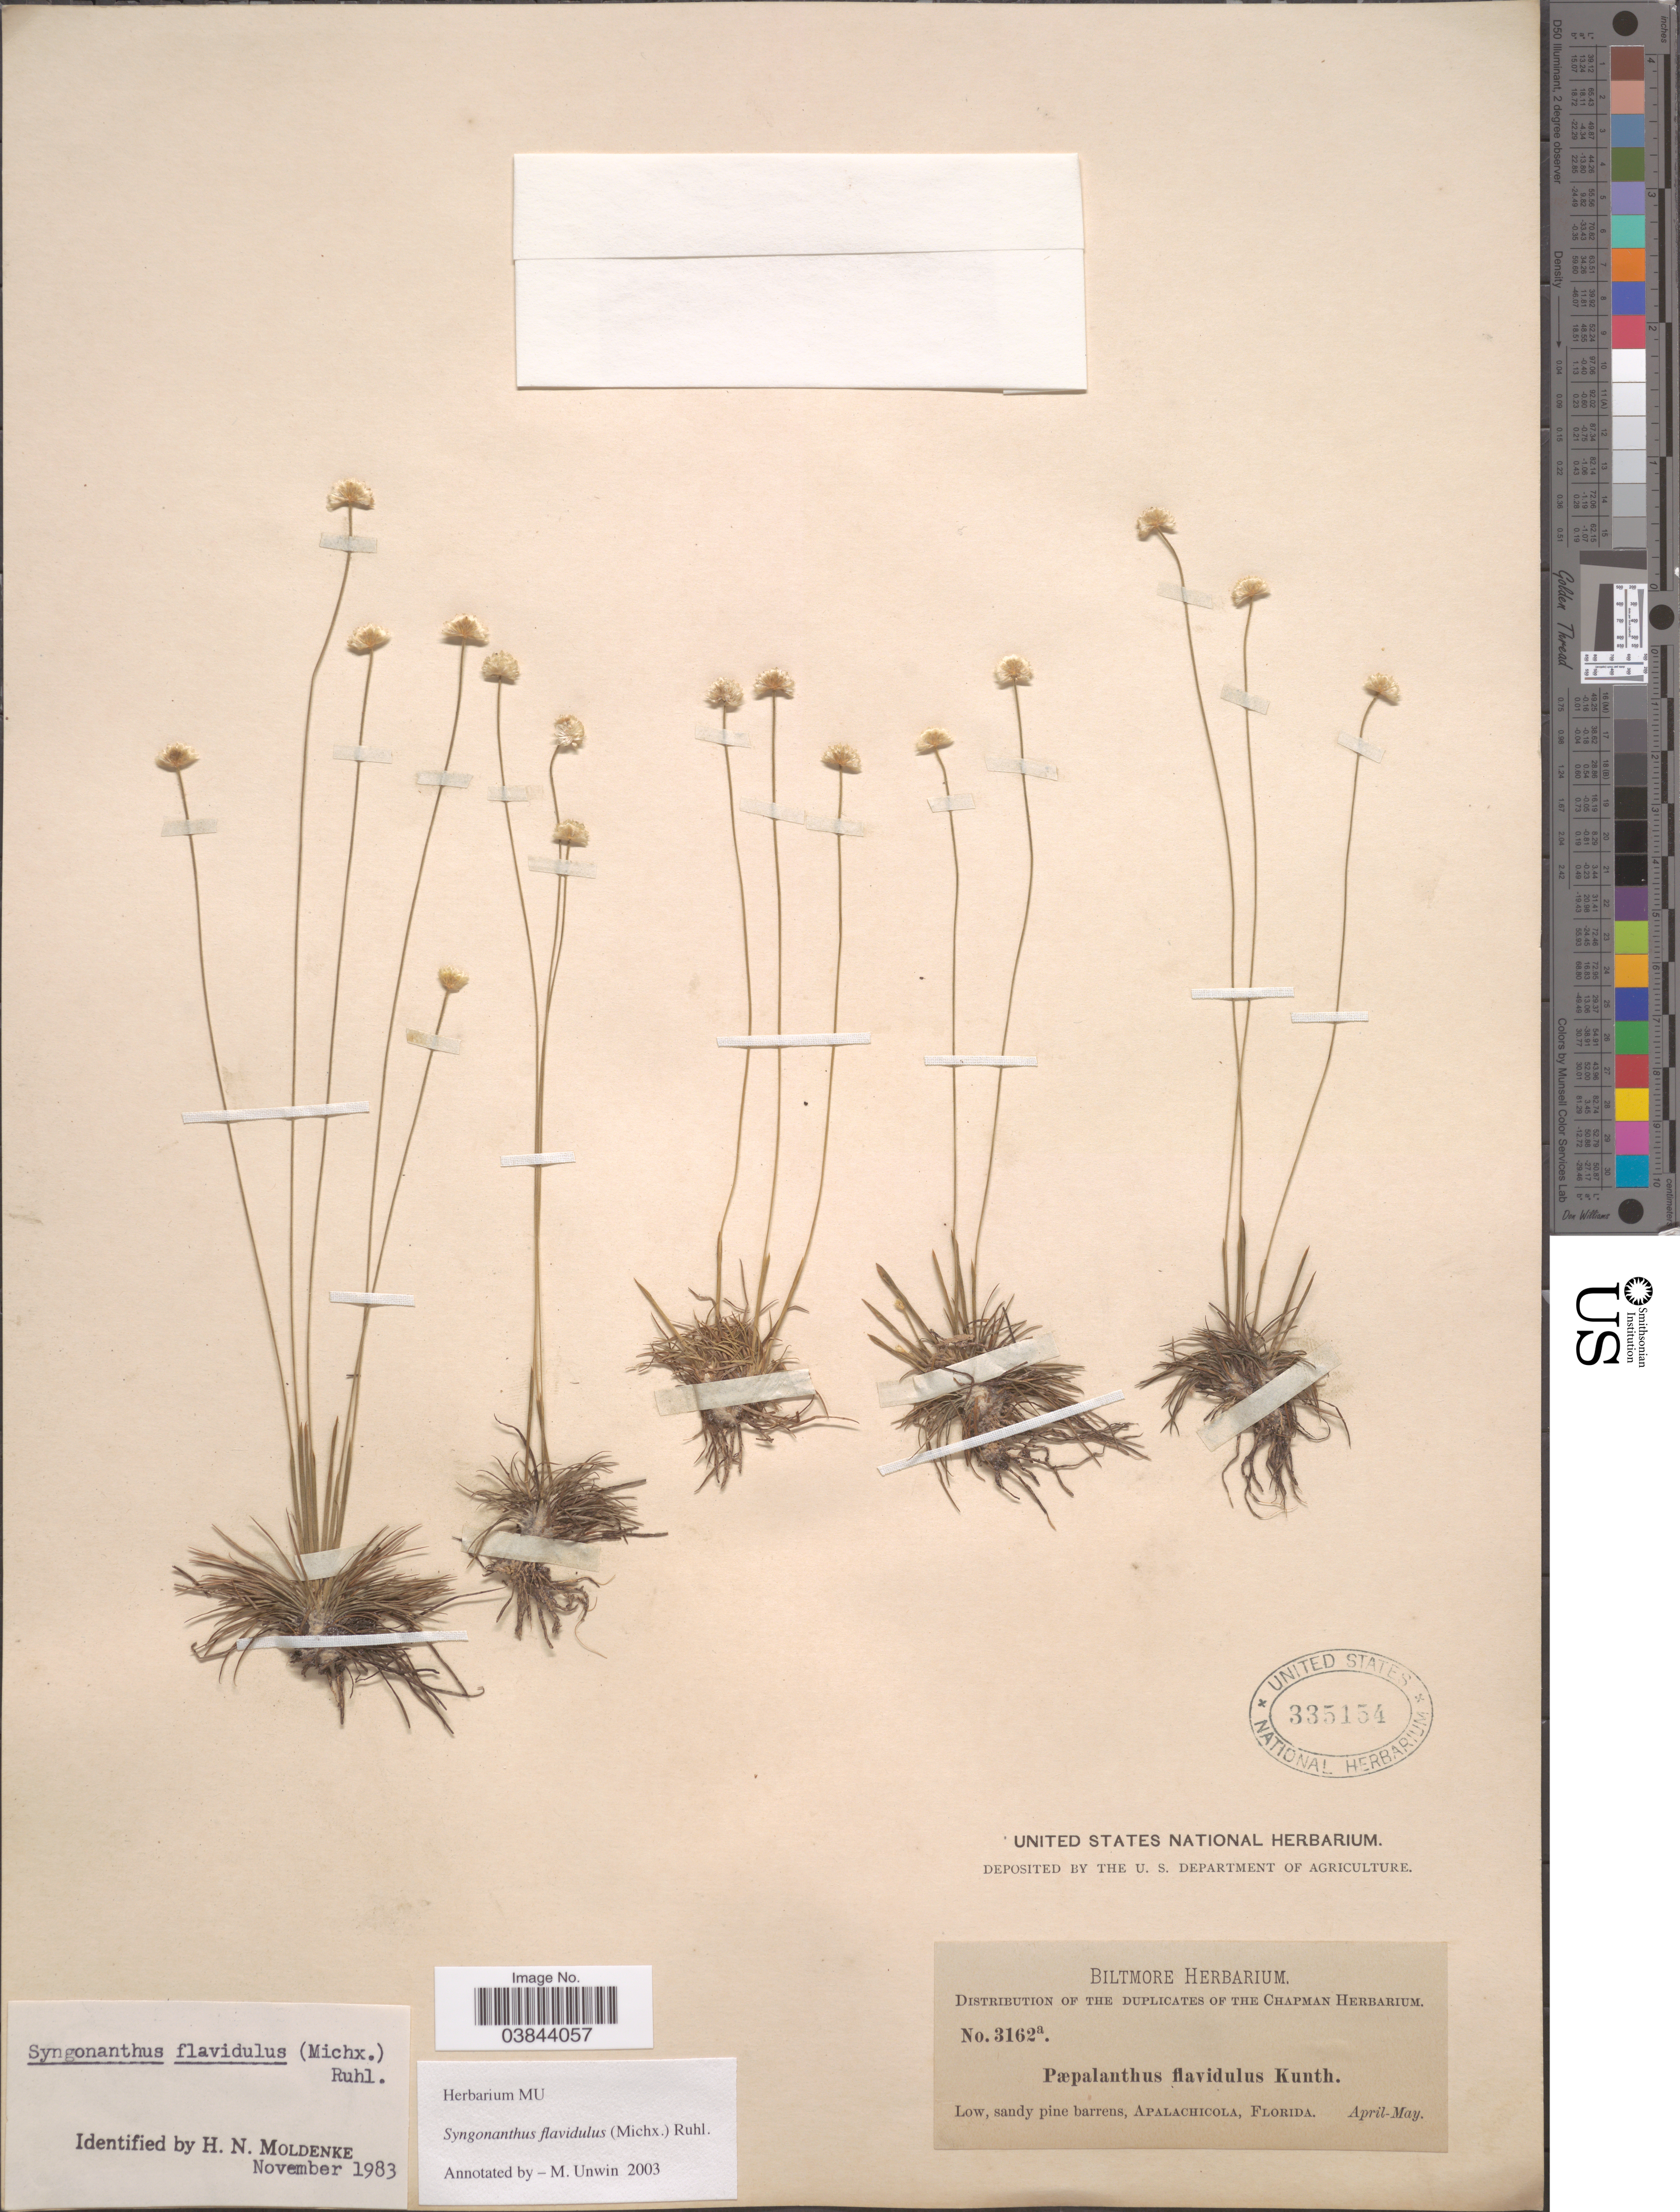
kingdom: Plantae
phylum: Tracheophyta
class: Liliopsida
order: Poales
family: Eriocaulaceae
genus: Syngonanthus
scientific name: Syngonanthus flavidulus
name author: (Michx.) Ruhland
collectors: ex herb. Biltmore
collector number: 3162a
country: United States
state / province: Florida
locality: Apalachicola.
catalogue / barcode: US 335154